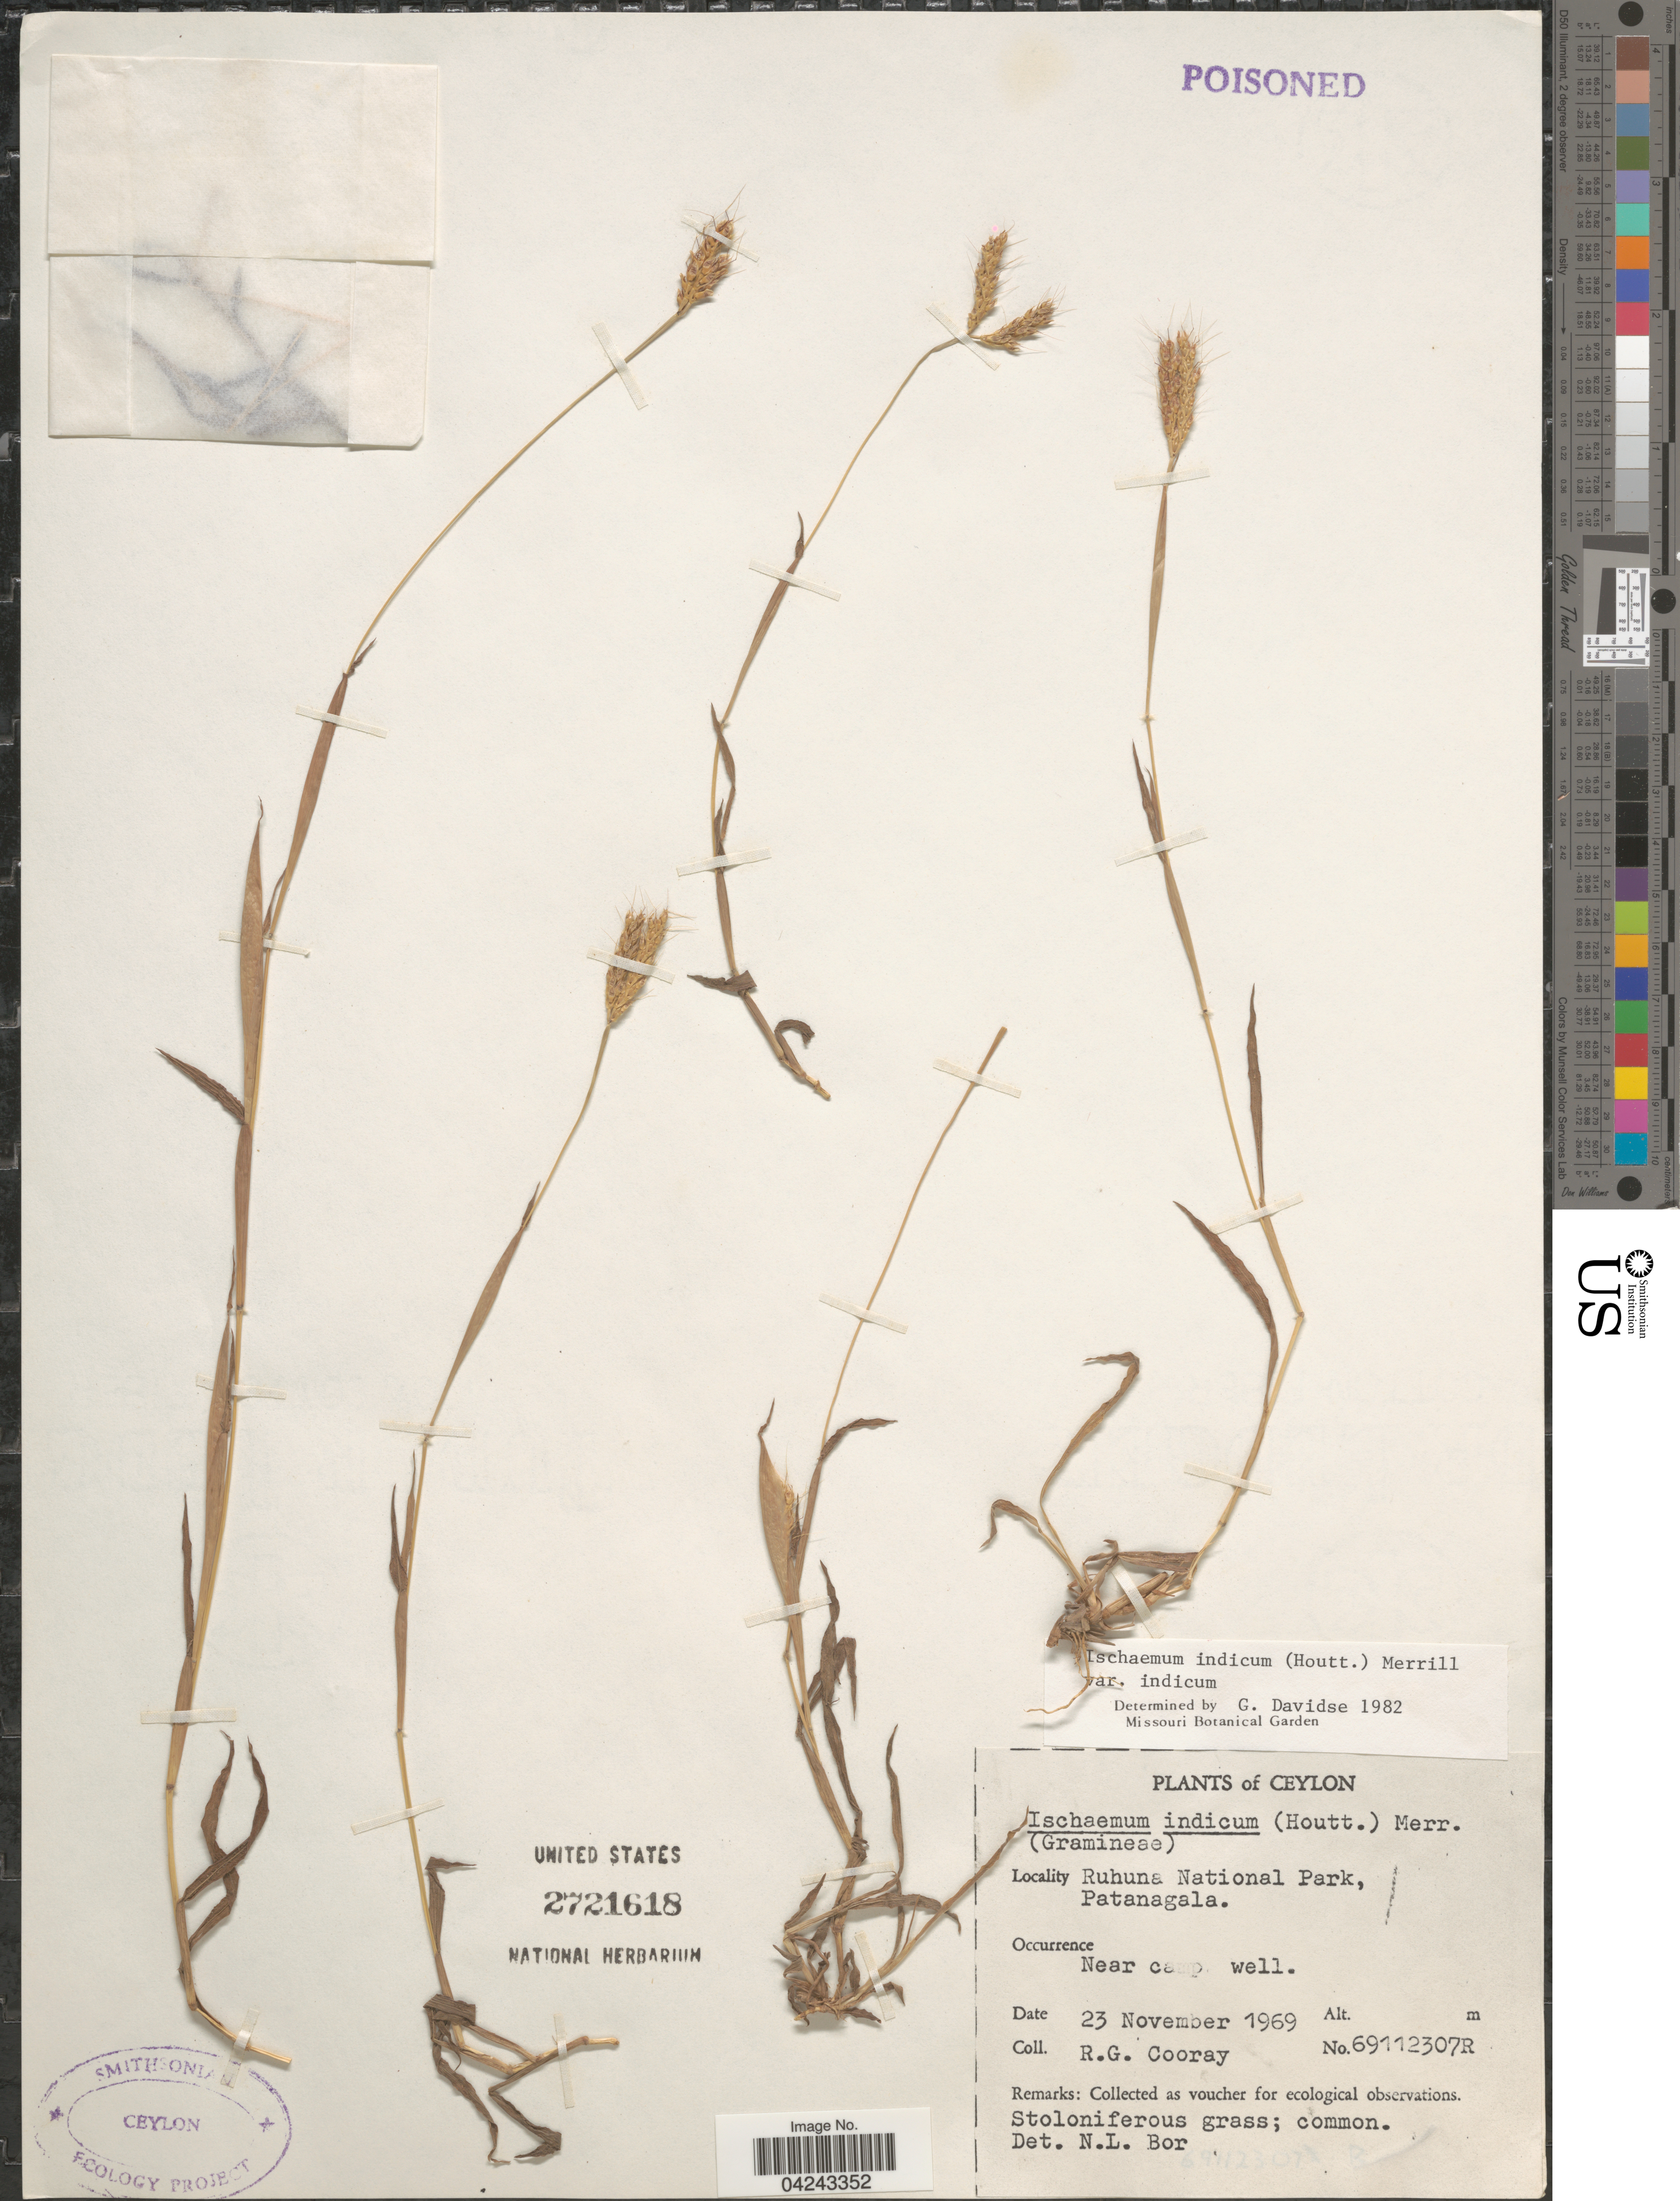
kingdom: Plantae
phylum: Tracheophyta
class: Liliopsida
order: Poales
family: Poaceae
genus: Ischaemum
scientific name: Ischaemum ciliare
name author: Retz.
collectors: R. Cooray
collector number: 69112307R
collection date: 1969-11-23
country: Sri Lanka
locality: Ceylon. Ruhuna National Park, Patanagala. Near camp well.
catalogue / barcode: US 2721618